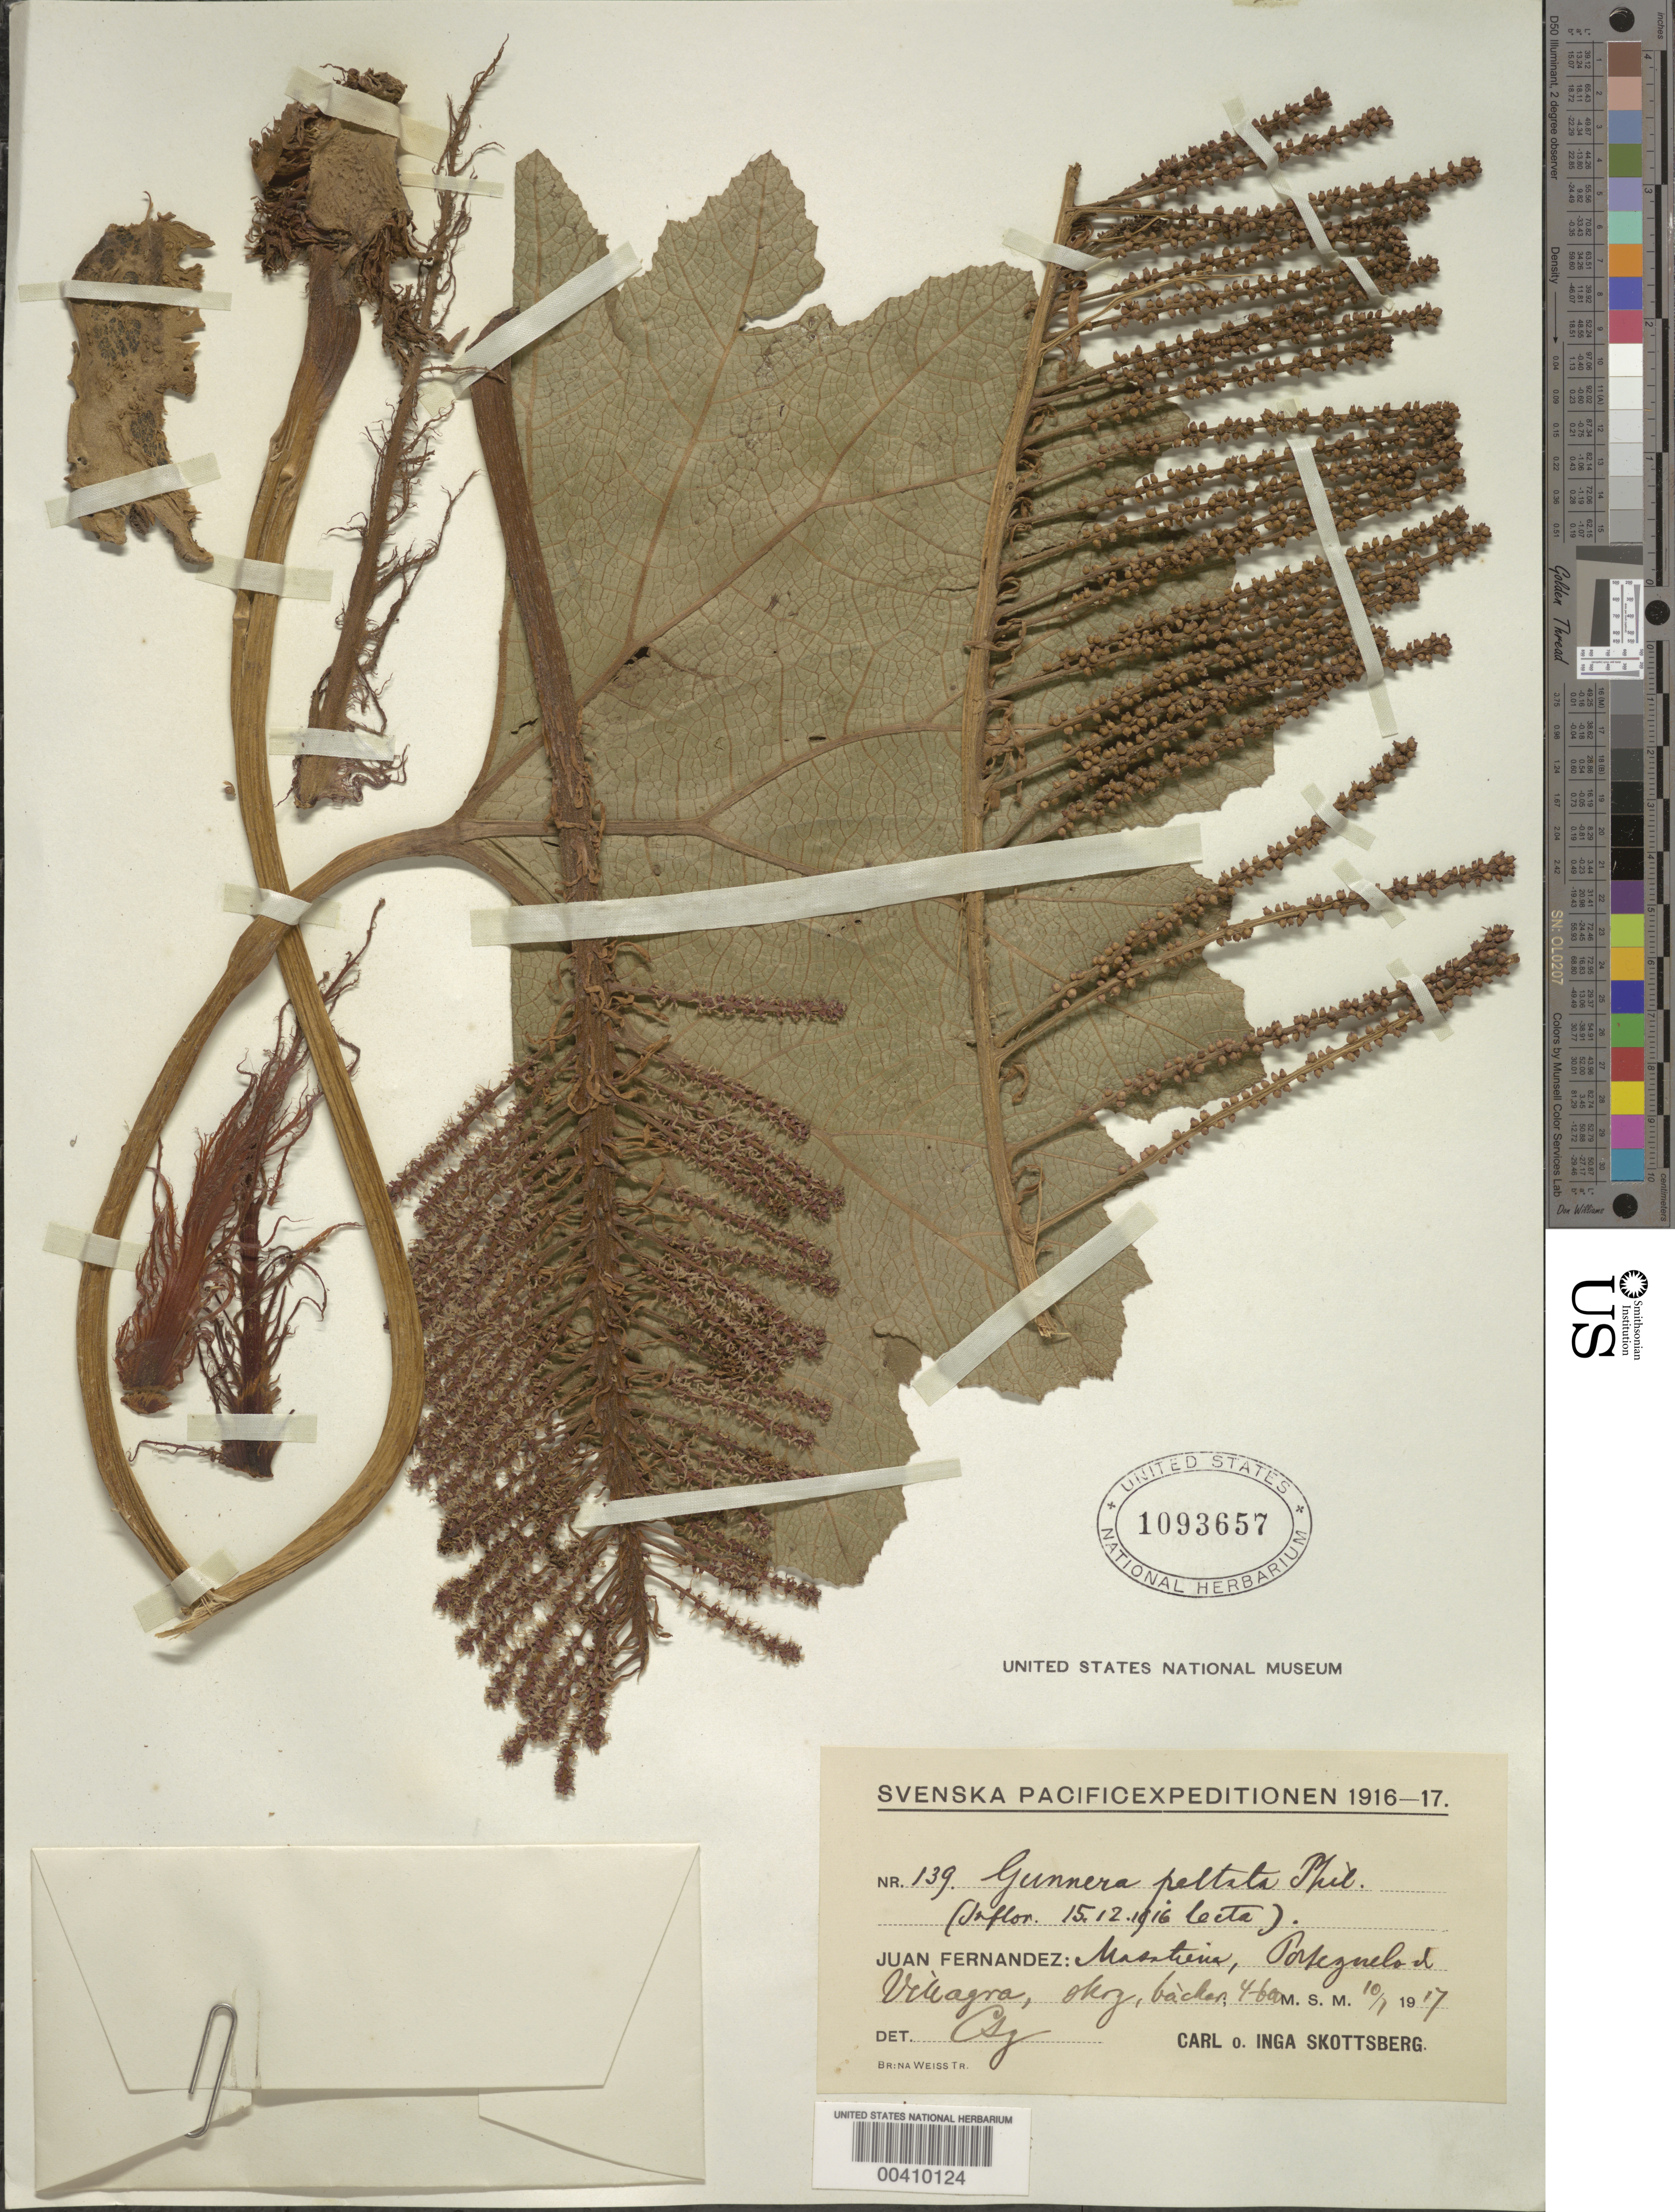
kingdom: Plantae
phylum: Tracheophyta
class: Magnoliopsida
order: Gunnerales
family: Gunneraceae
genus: Gunnera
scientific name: Gunnera peltata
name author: Phil.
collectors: C. Skottsberg & I. Skottsberg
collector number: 139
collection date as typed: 10 Jul 1917 or 07 Oct 1917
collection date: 1917-07-10 or 1917-10-07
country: Chile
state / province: Valparaíso (V)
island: Isla Más a Tierra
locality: Portezuela al Villagra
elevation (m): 400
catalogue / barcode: US 1093657